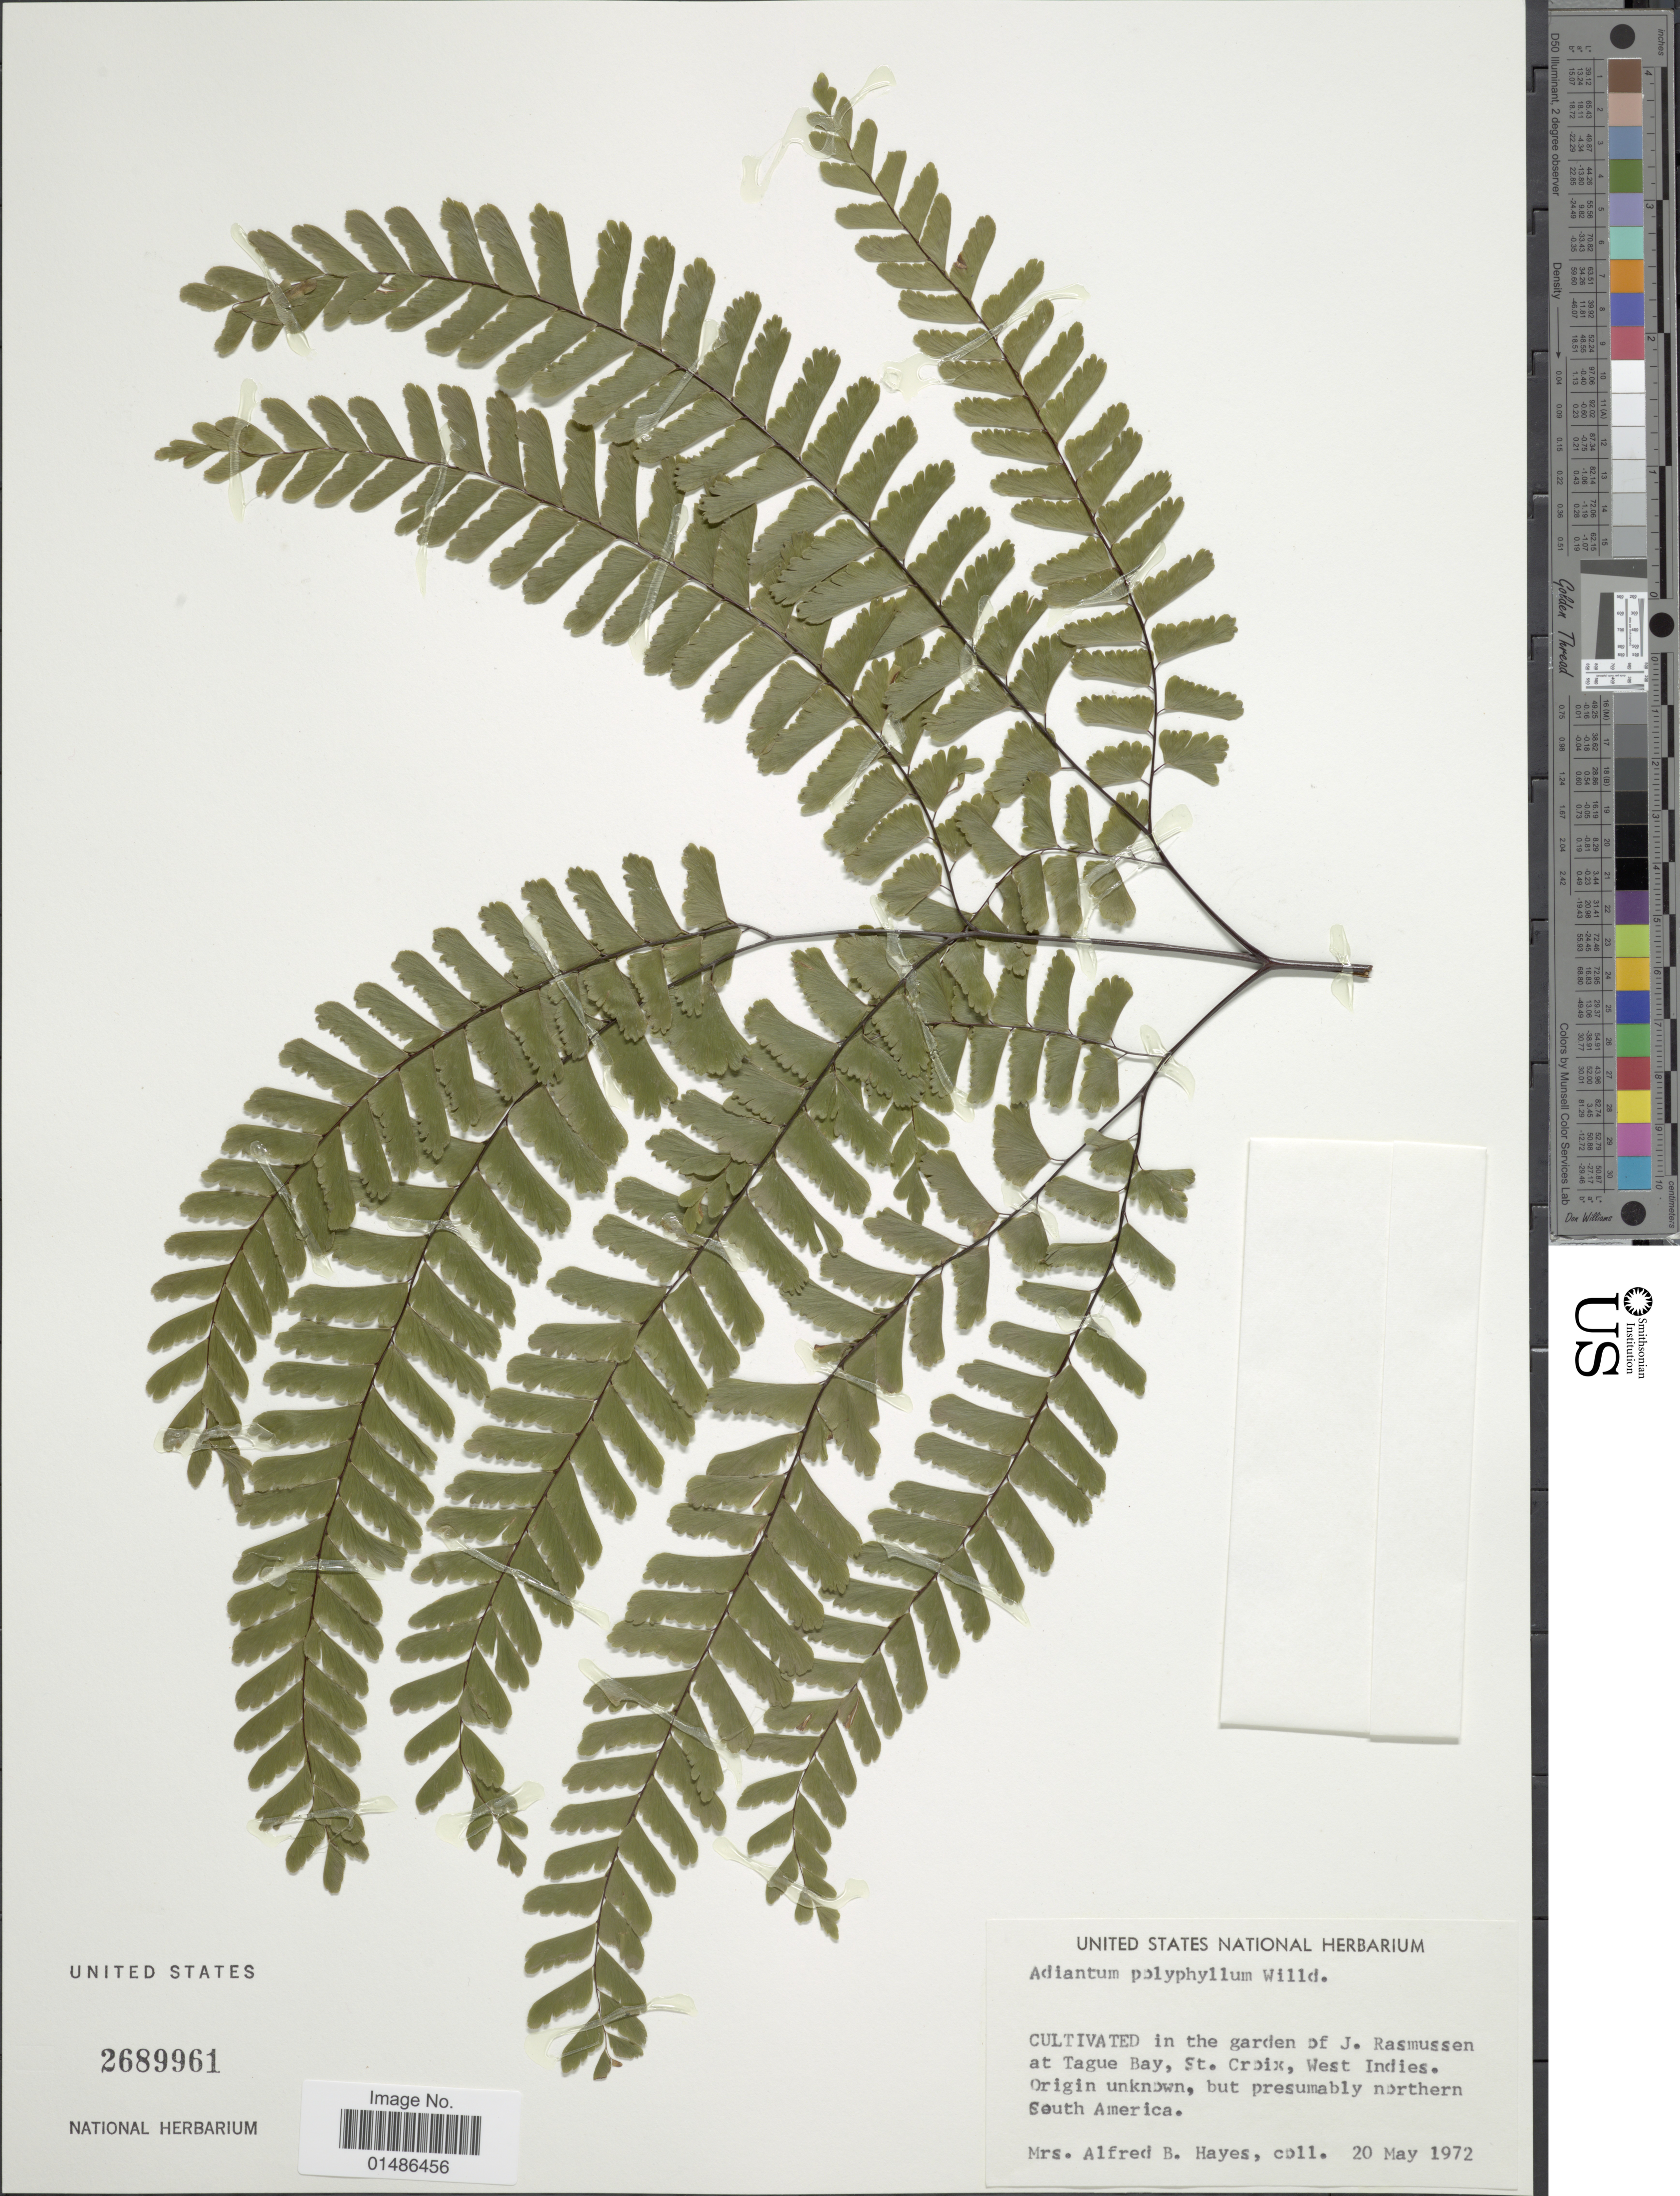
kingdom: Plantae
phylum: Tracheophyta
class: Polypodiopsida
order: Polypodiales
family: Pteridaceae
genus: Adiantum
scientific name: Adiantum polyphyllum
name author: Willd.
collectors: A. Hayes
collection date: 1972-05-20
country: U.S. Virgin Islands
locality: Cultivated in the garden of J. Rasmussen at Tague Bay, St. Croix, West Indies.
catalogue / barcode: US 2689961